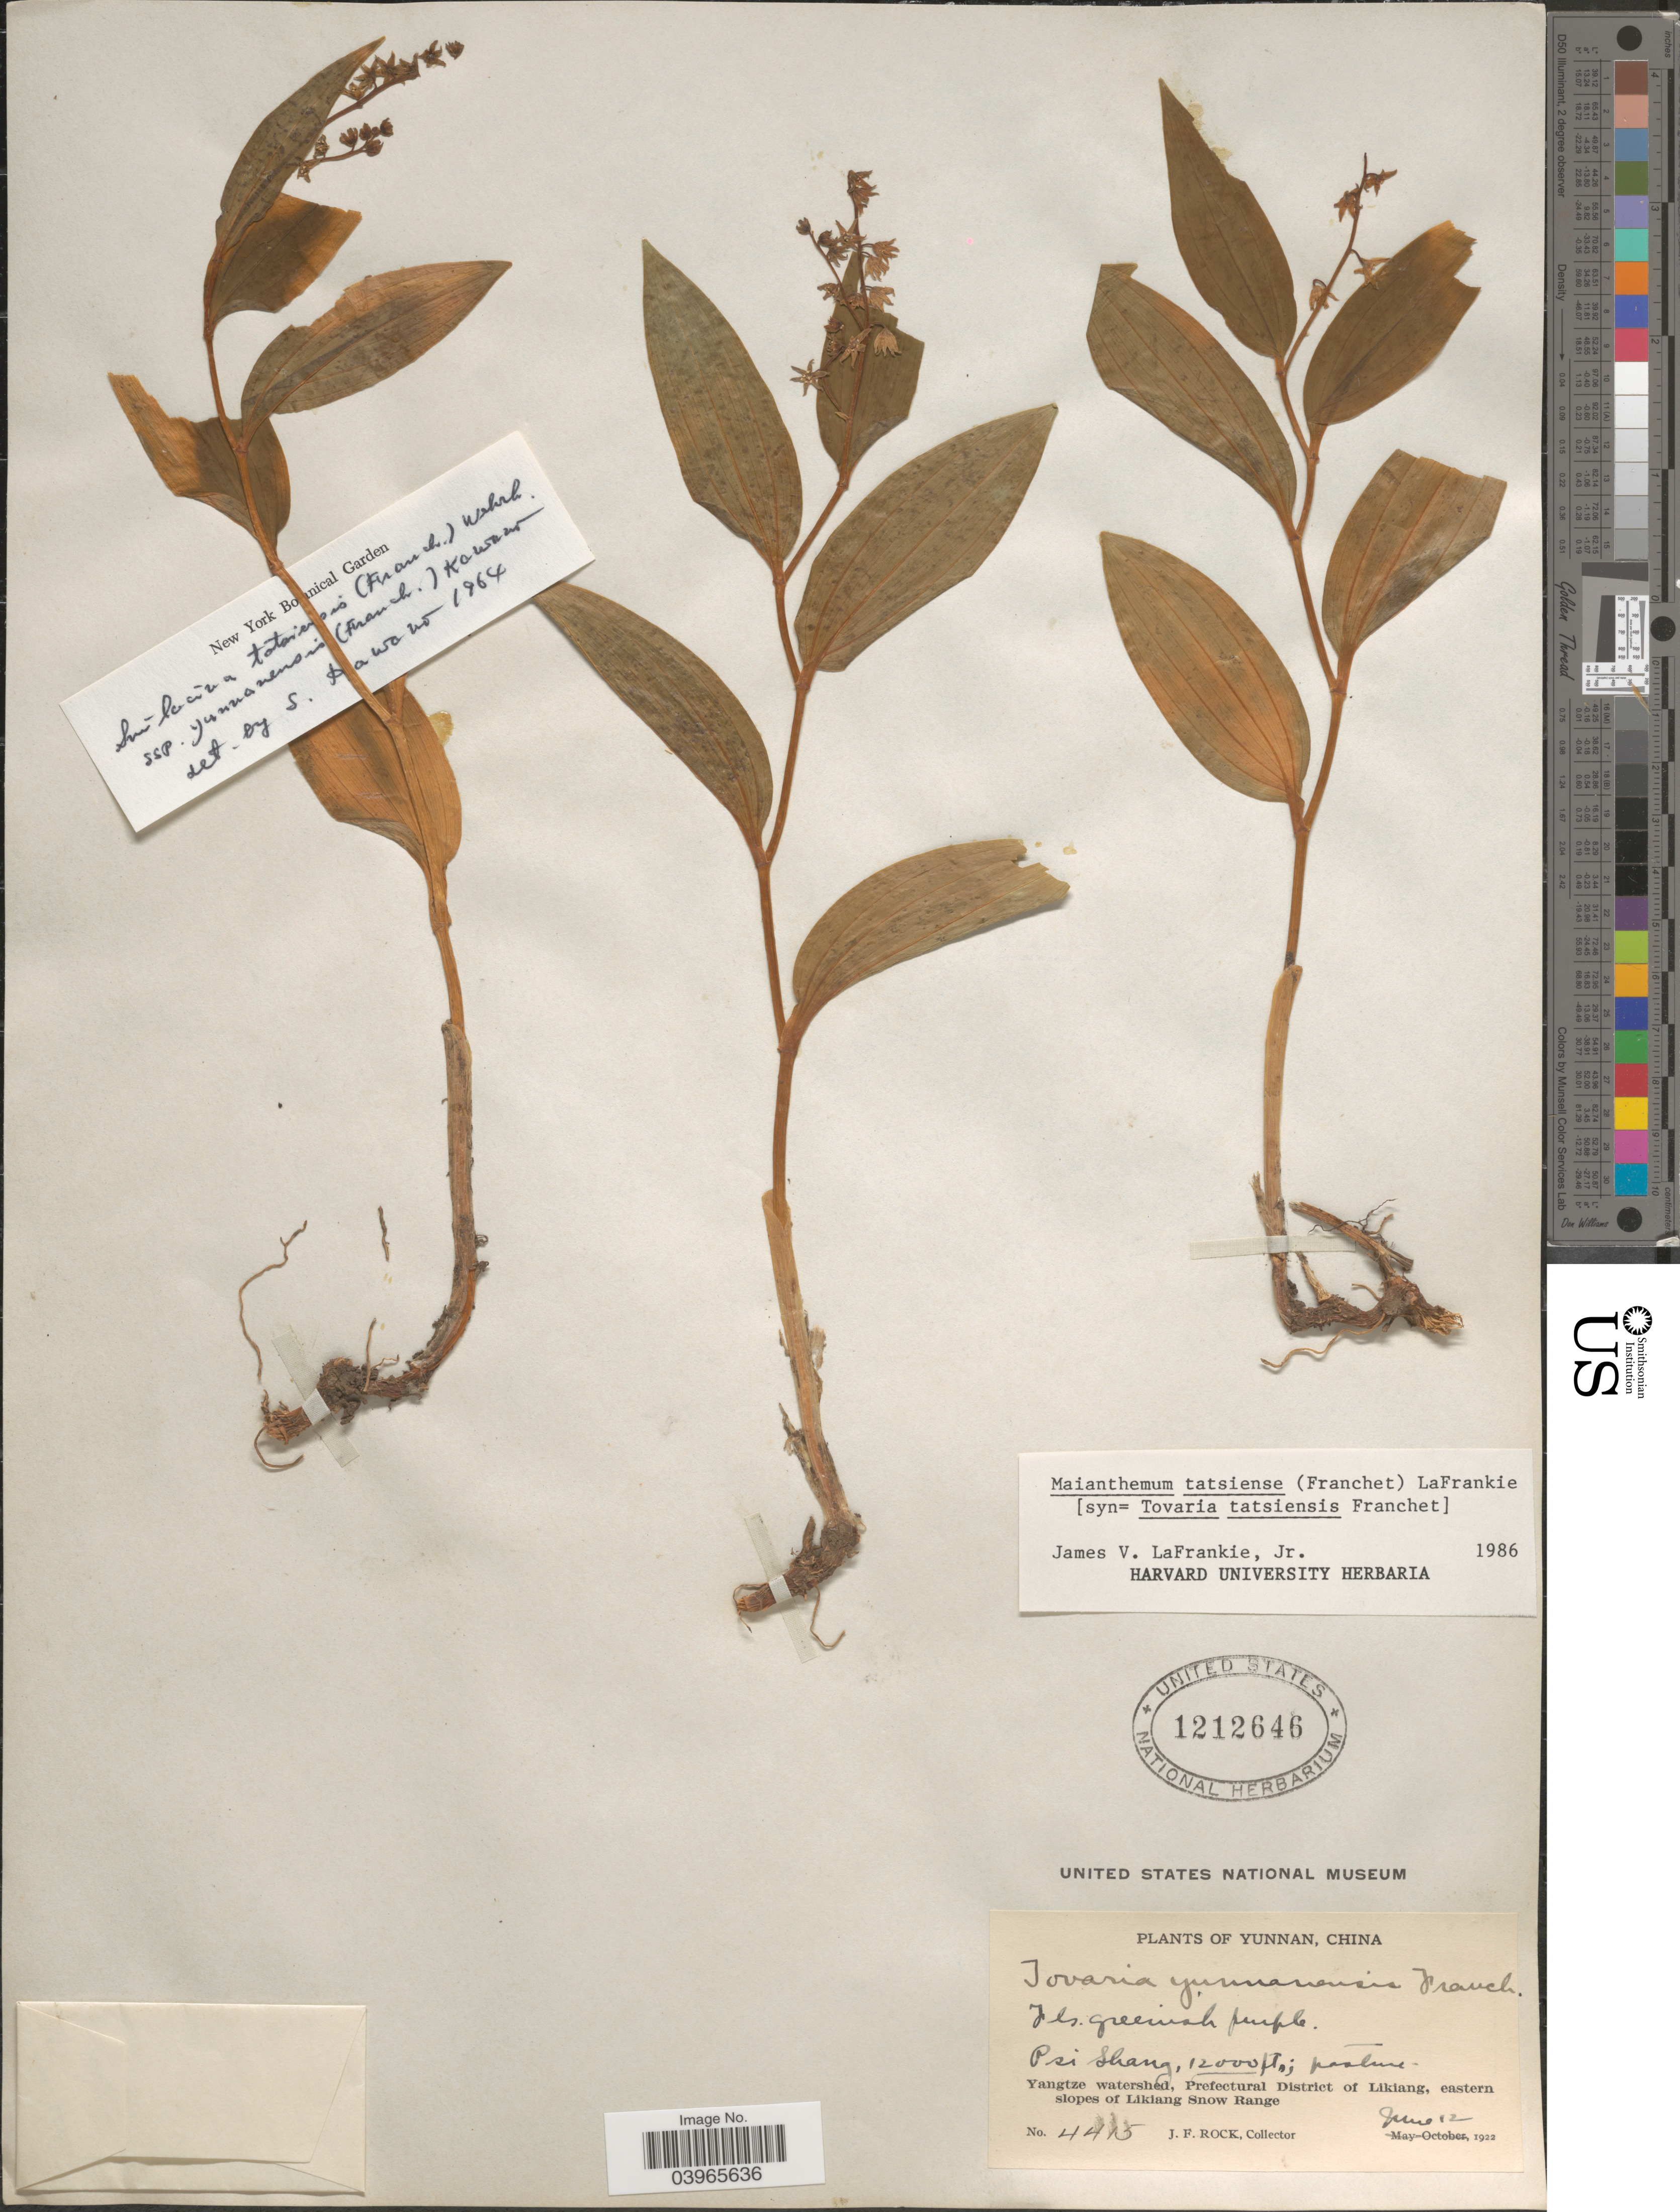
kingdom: Plantae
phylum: Tracheophyta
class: Liliopsida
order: Asparagales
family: Asparagaceae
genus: Maianthemum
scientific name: Maianthemum tatsienense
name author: (Franch.) La Frankie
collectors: J. Rock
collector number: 4415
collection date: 1922-06-12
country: China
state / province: Yunnan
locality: Psi Shang. Yangtze watershed, Prefectural District of Likiang, eastern slopes of Likiang Snow Range.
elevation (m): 3658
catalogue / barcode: US 1212646